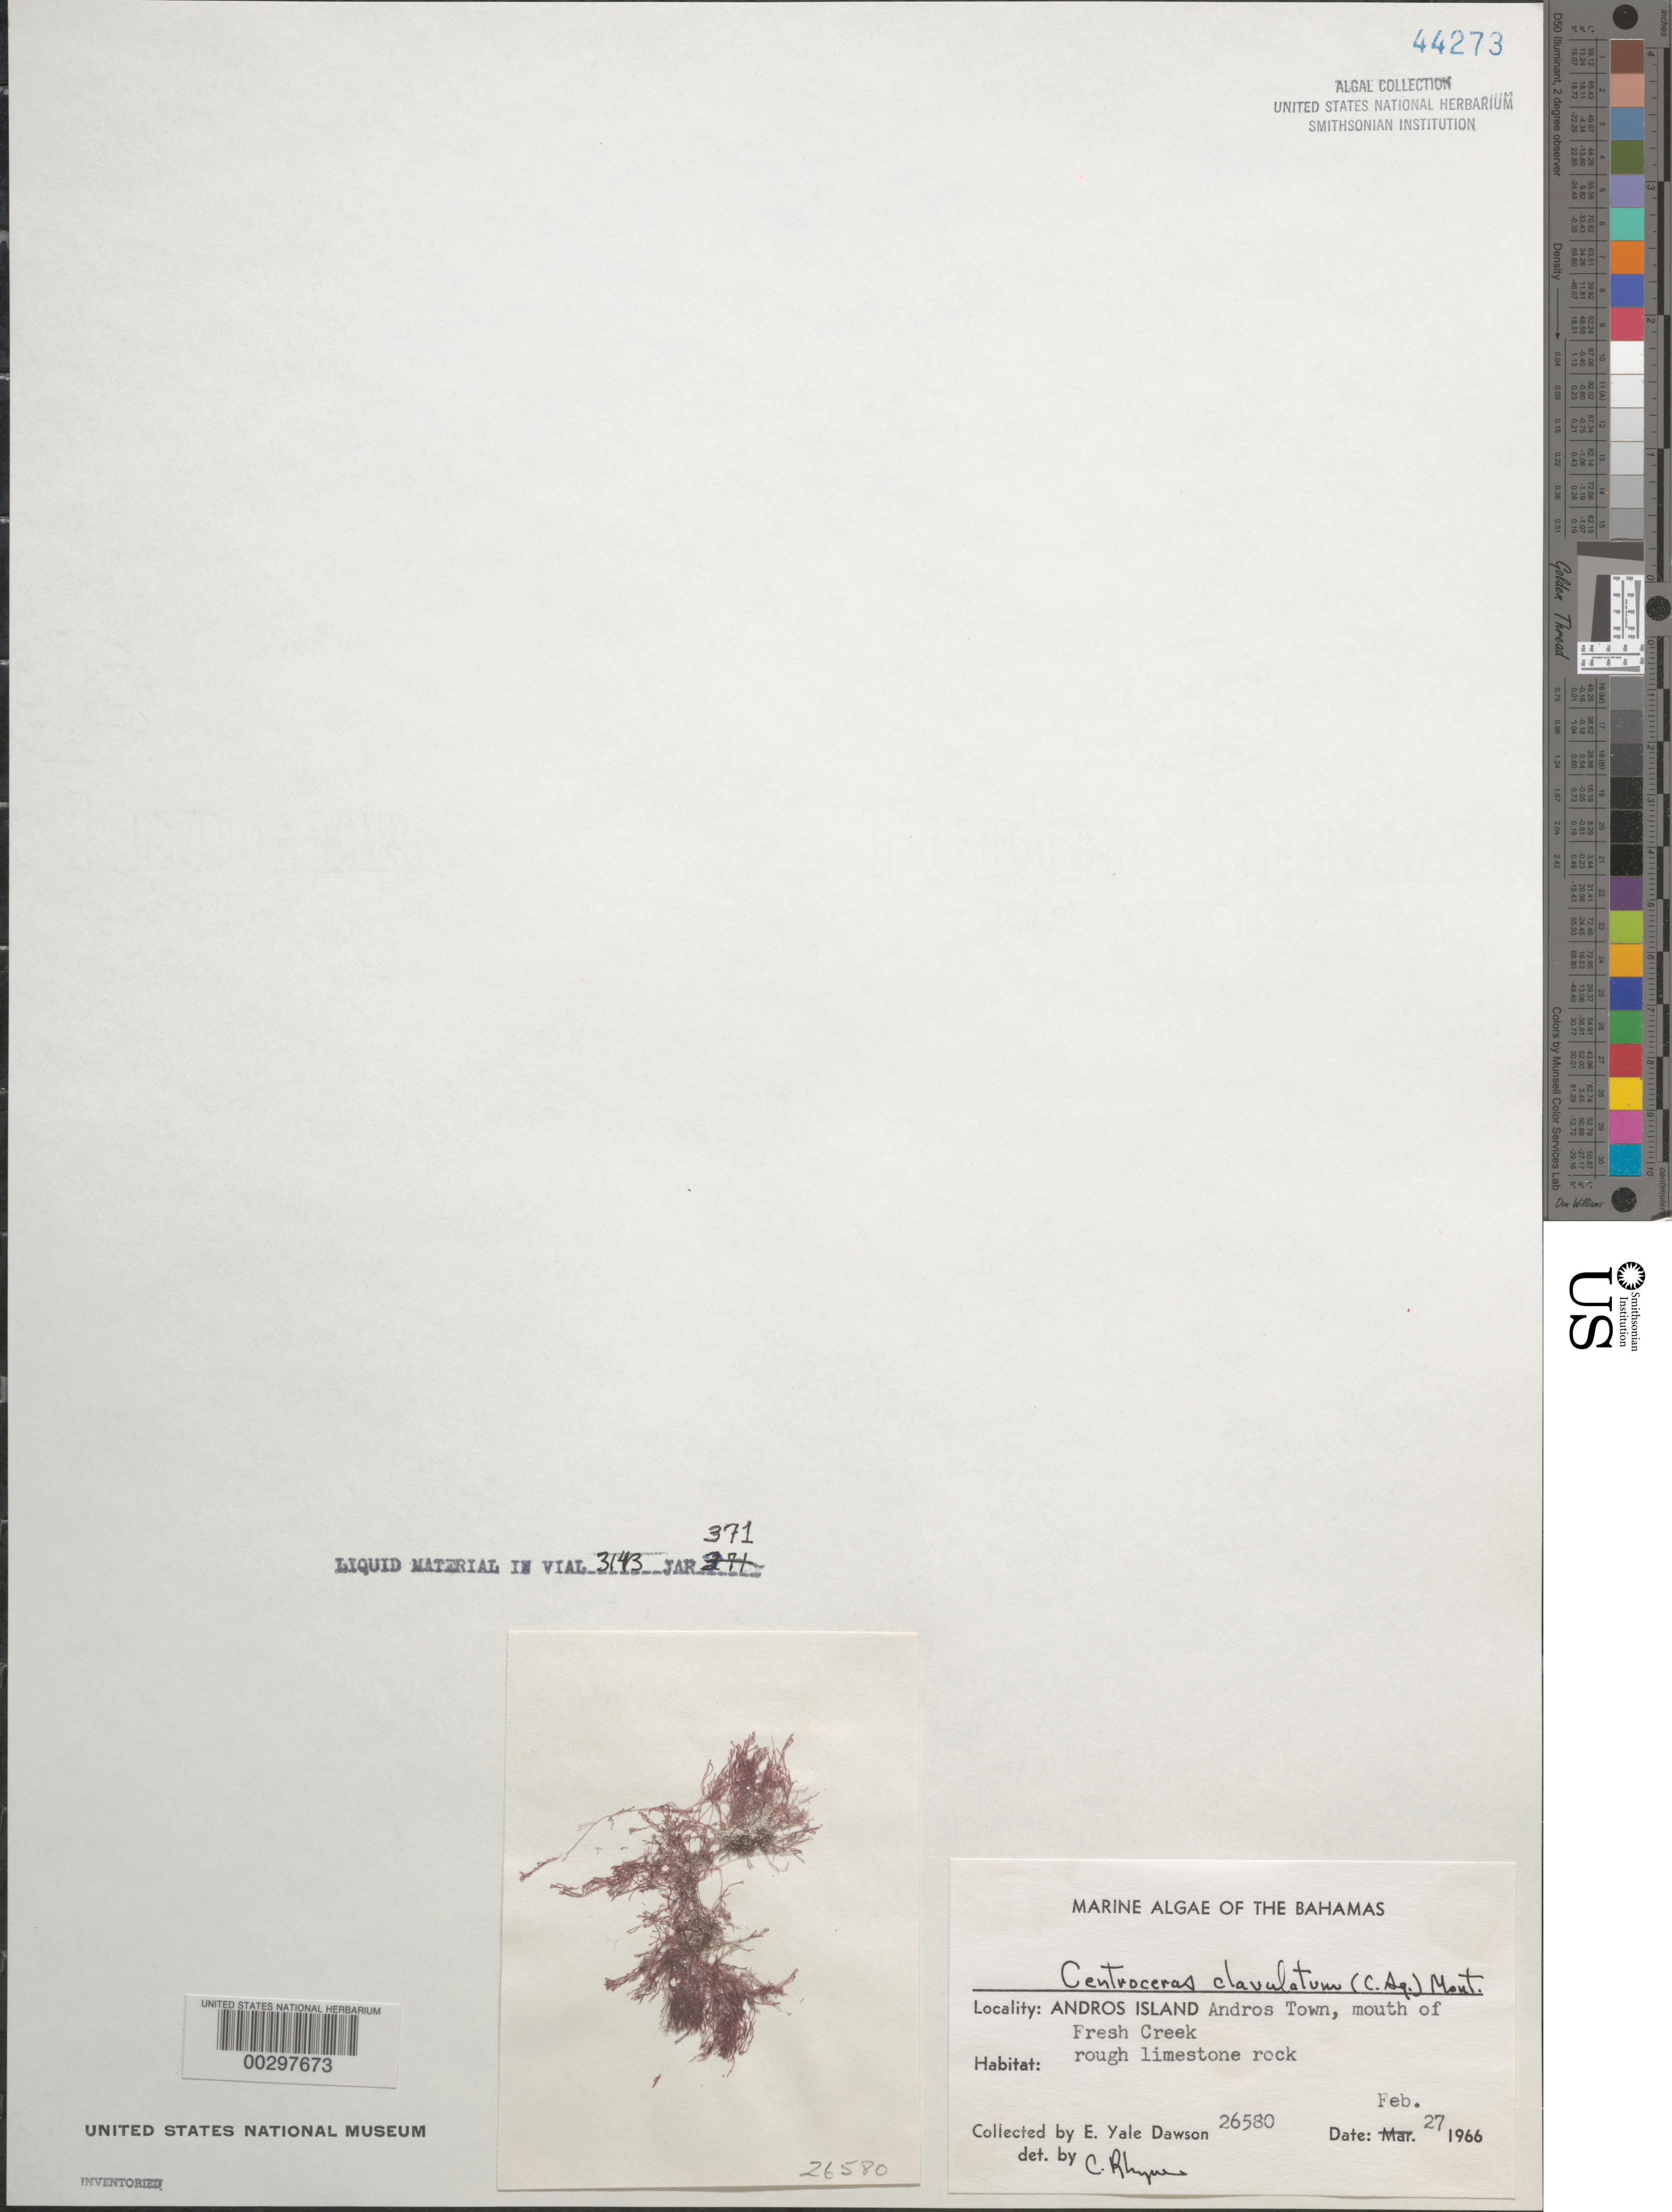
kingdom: Plantae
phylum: Rhodophyta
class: Florideophyceae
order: Ceramiales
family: Ceramiaceae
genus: Centroceras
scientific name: Centroceras clavulatum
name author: (C. Agardh) Mont.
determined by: Rhyne, C. F.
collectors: E. Y. Dawson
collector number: EYD 26580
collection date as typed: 27 Feb 1966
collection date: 1966-02-27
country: Bahamas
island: Andros Island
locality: Andros Town, Fresh Creek mouth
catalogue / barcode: US 44273